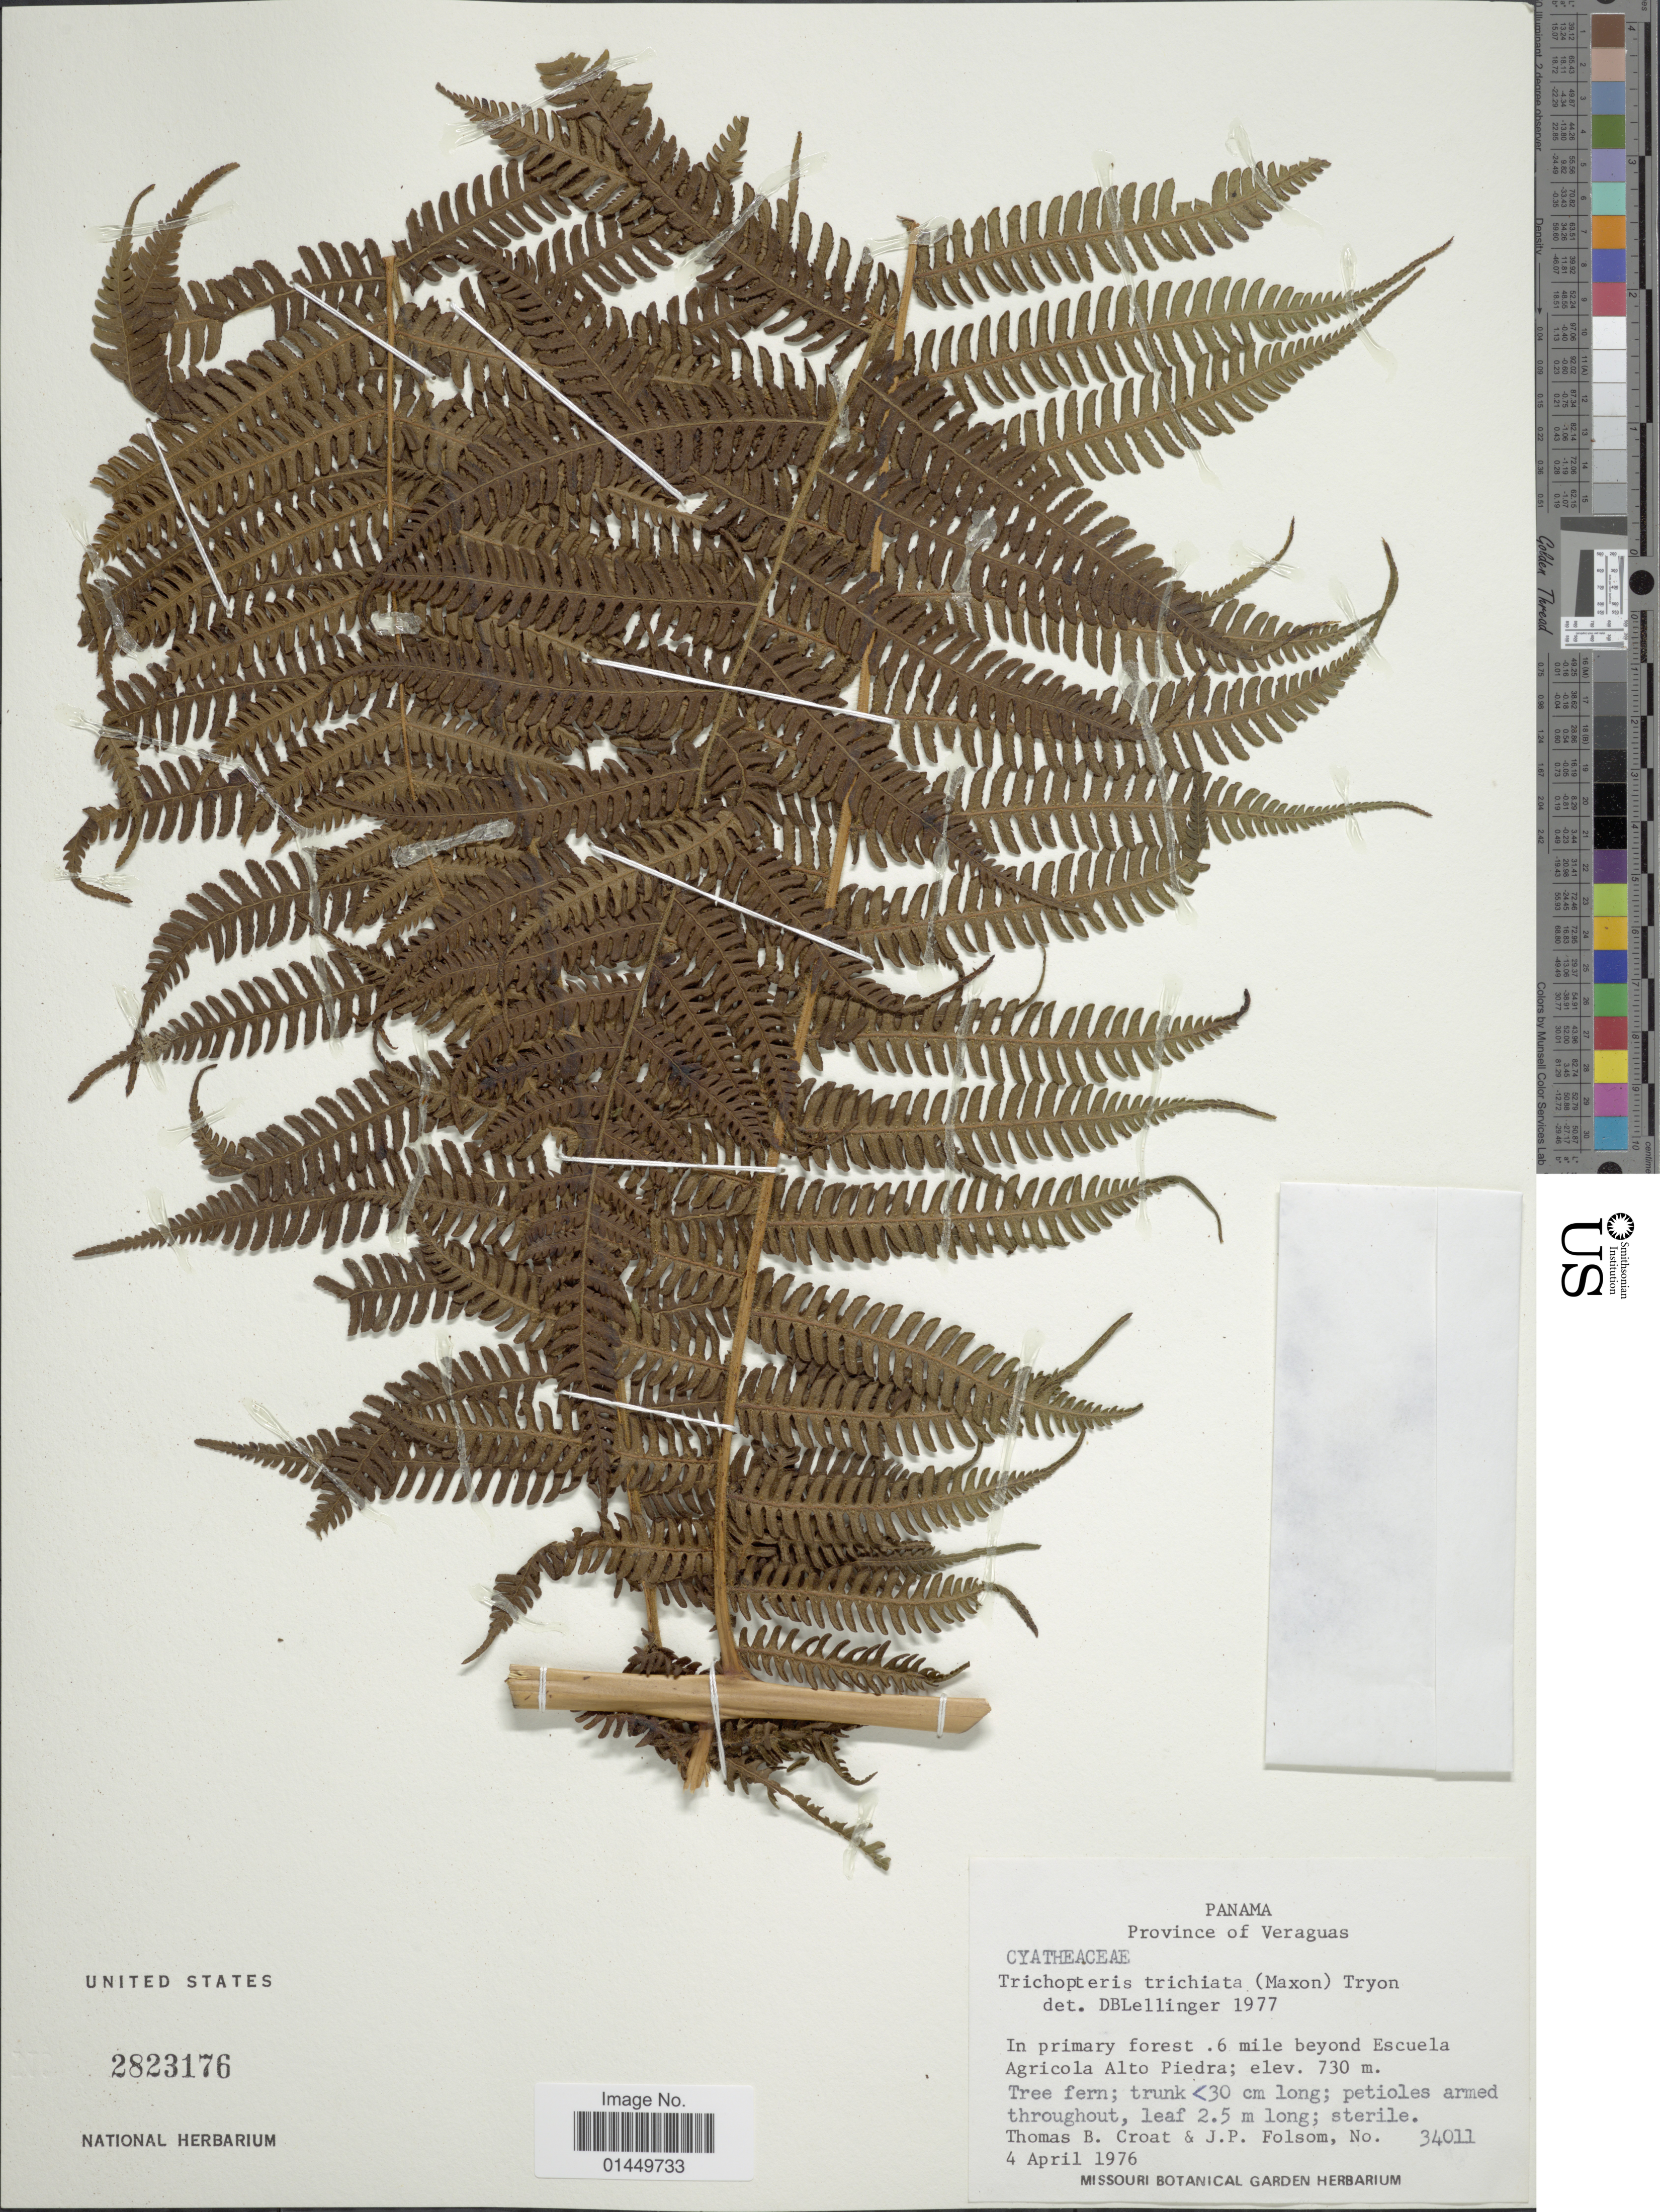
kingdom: Plantae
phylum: Tracheophyta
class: Polypodiopsida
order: Cyatheales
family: Cyatheaceae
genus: Cyathea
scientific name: Cyathea trichiata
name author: (Maxon) Domin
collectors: T. B. Croat & J. P. Folsom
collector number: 34011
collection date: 1976-04-04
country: Panama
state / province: Veraguas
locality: Province of Veraguas, In primary forest, 6 miles beyond Escuela Agricola Alto Piedra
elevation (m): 730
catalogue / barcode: US 2823176